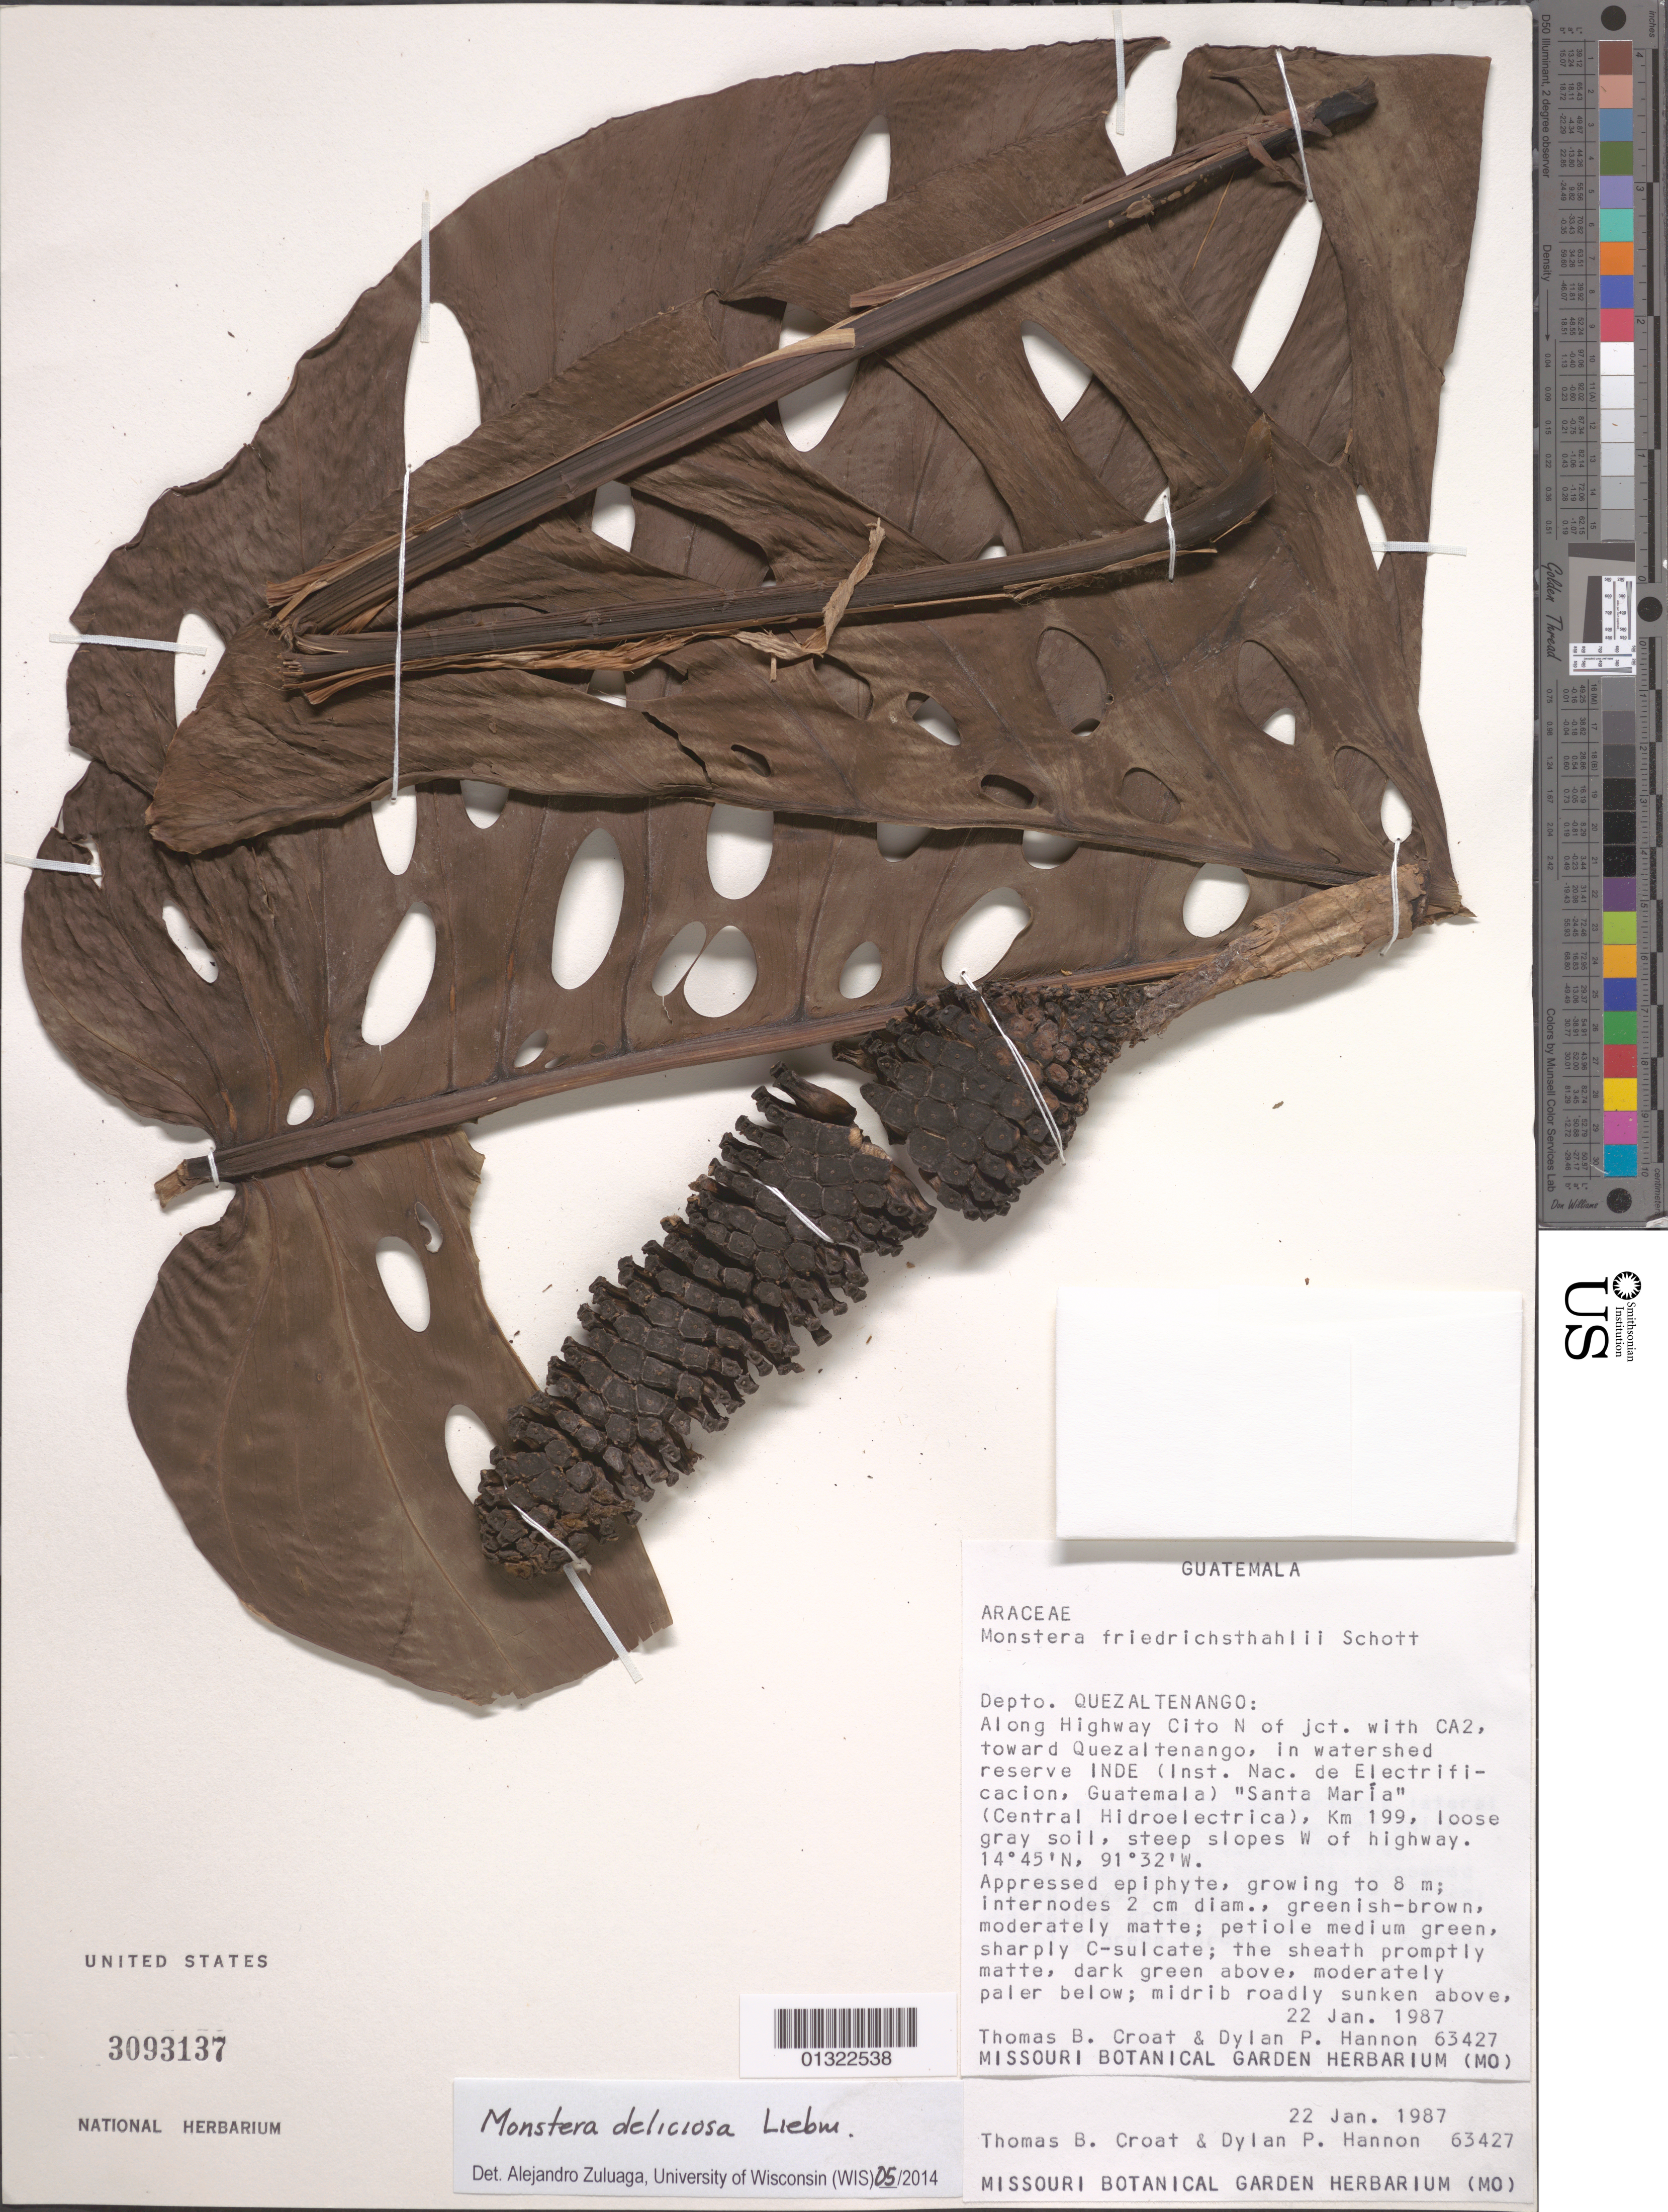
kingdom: Plantae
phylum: Tracheophyta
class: Liliopsida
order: Alismatales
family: Araceae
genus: Monstera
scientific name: Monstera deliciosa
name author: Liebm.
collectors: T. B. Croat & D. Hannon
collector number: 63427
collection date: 1987-01-22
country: Guatemala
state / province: Quetzaltenango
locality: Depto. Quezaltenango: Along Highway Cito N of jct. with CA2, toward Quezaltenango, in watershed reserve INDE (Inst. Nac. de Electrificacion, Guatemala) "Santa Maria" (Central Hidroelectrica), Km 199, loose gray soil, steep slopes W of highway.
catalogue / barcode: US 3093137